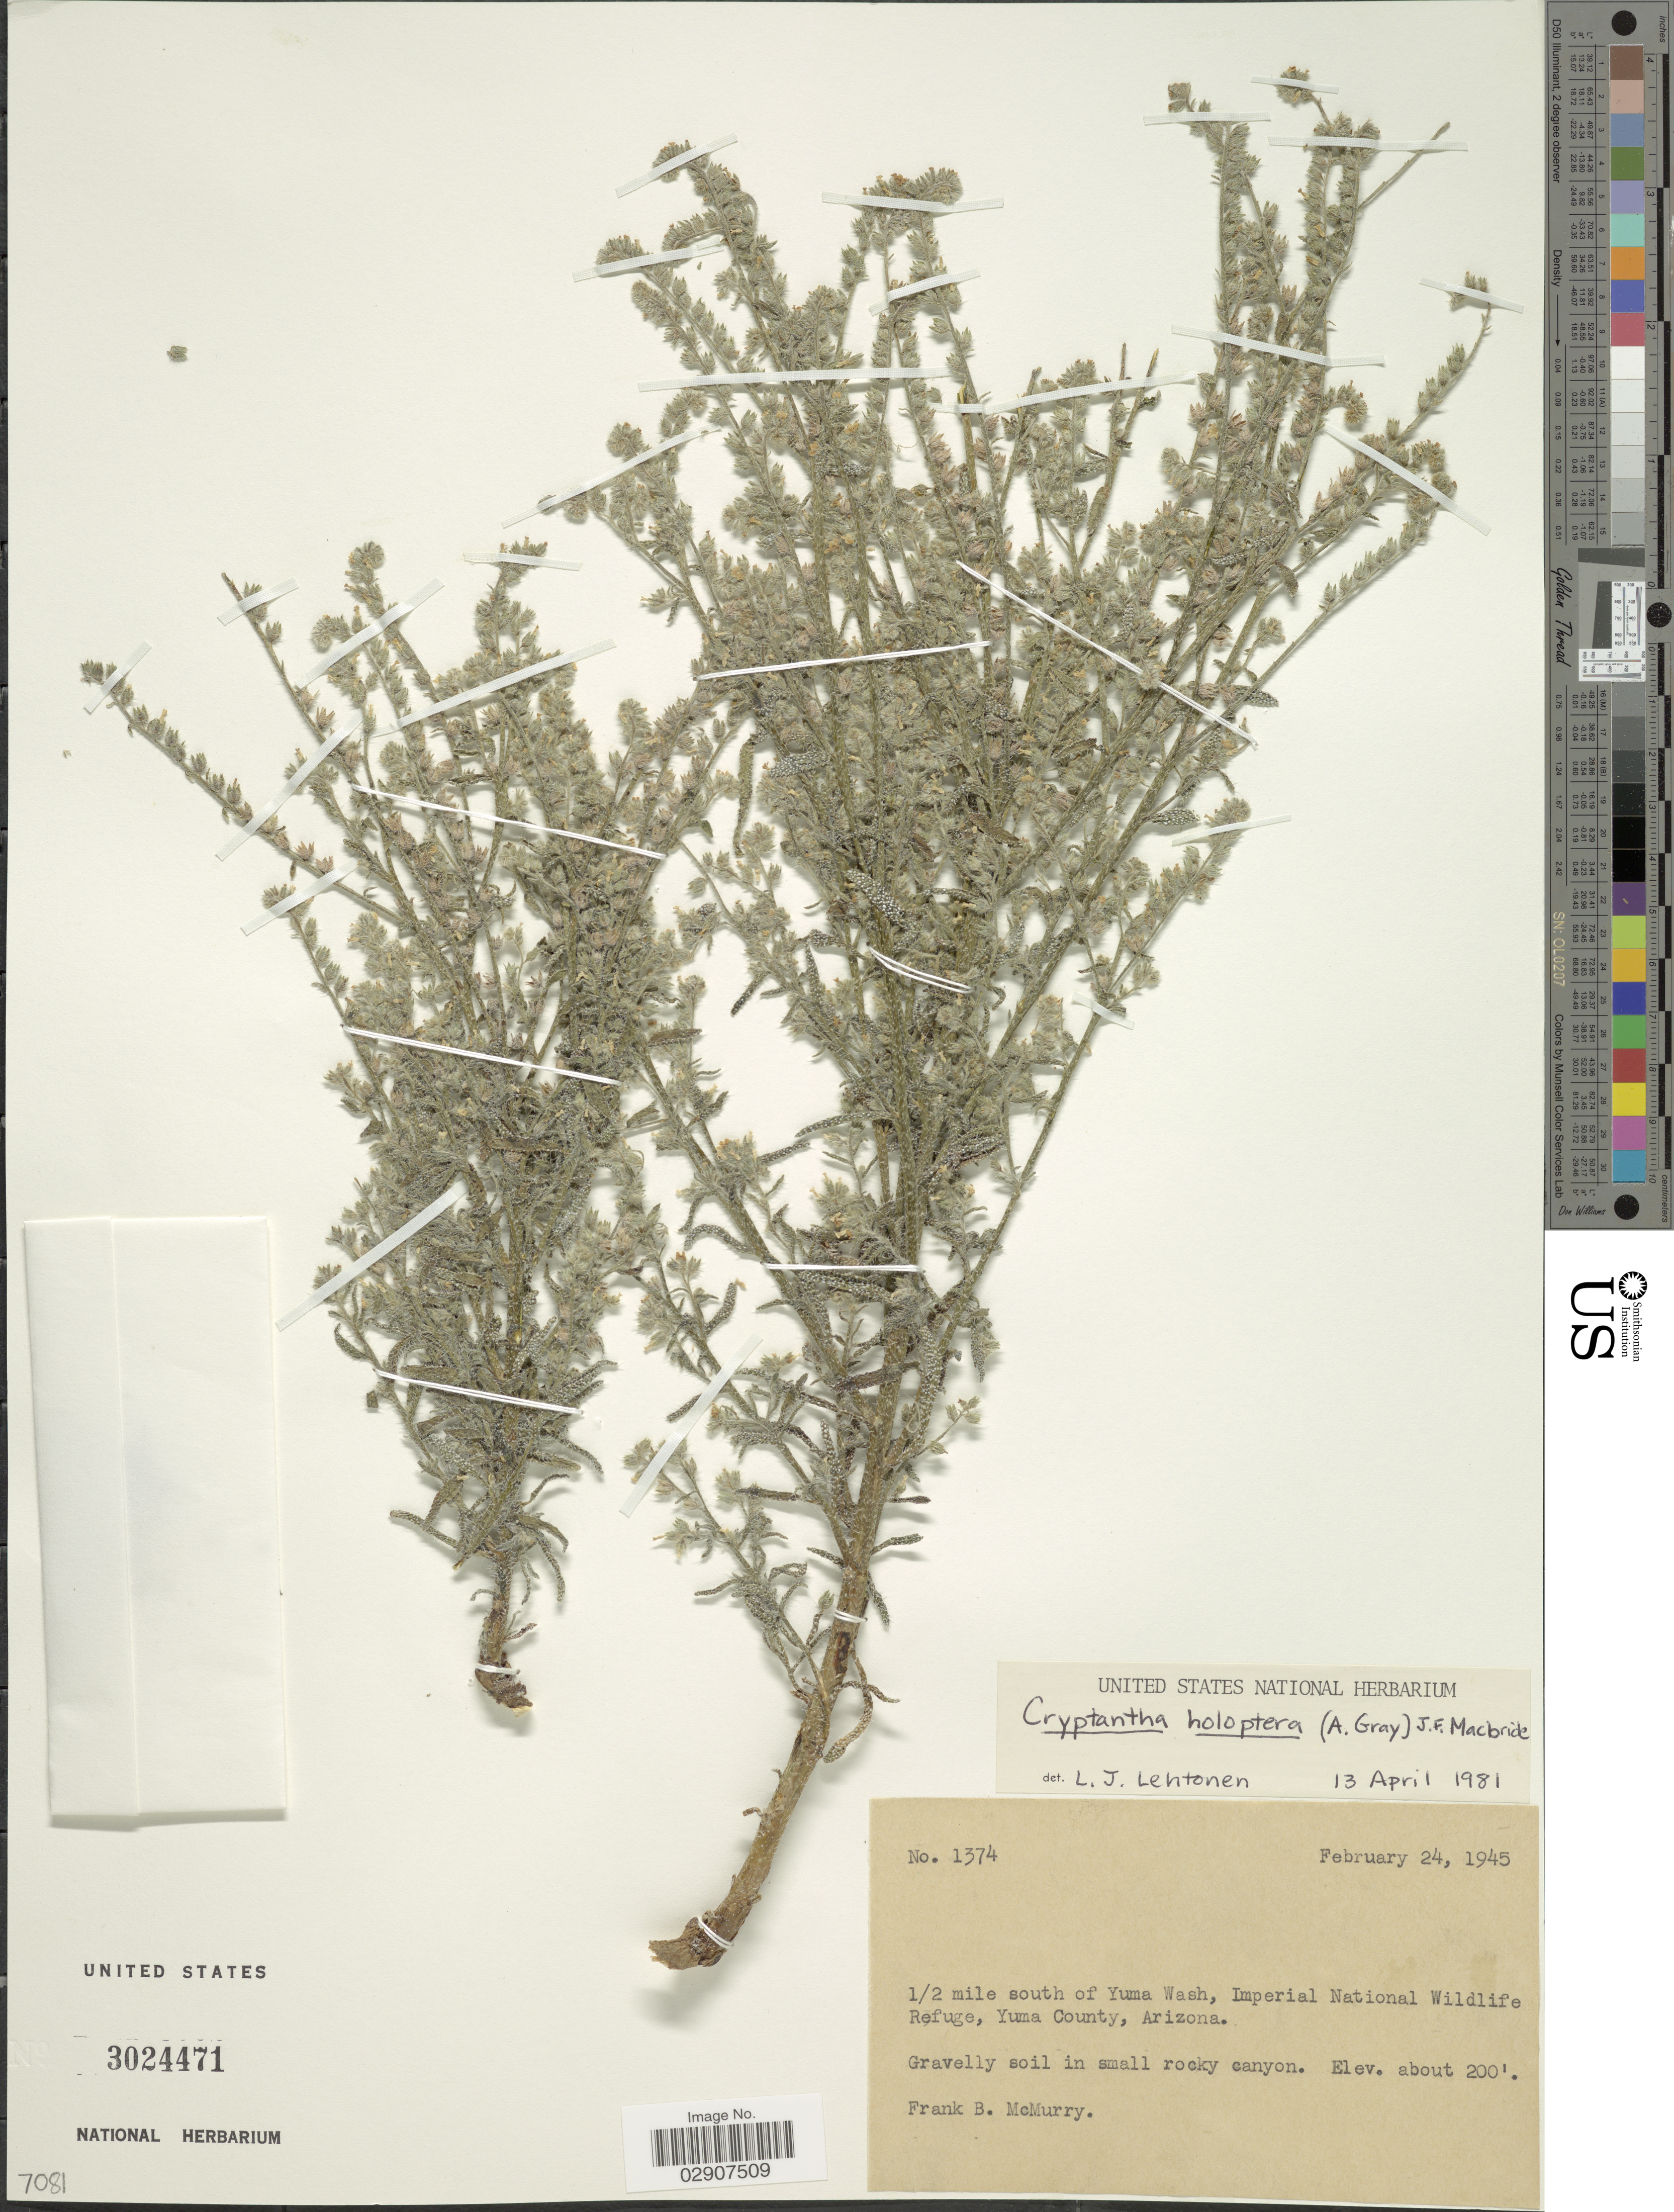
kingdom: Plantae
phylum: Tracheophyta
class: Magnoliopsida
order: Boraginales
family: Boraginaceae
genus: Cryptantha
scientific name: Cryptantha holoptera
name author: (A. Gray) J.F. Macbr.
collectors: F. B. McMurry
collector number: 1374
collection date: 1945-02-24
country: United States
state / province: Arizona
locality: ½ mile south of Yuma Wash, Imperial National Wildlife Refuge, Yuma County, Arizona.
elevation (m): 61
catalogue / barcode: US 3024471